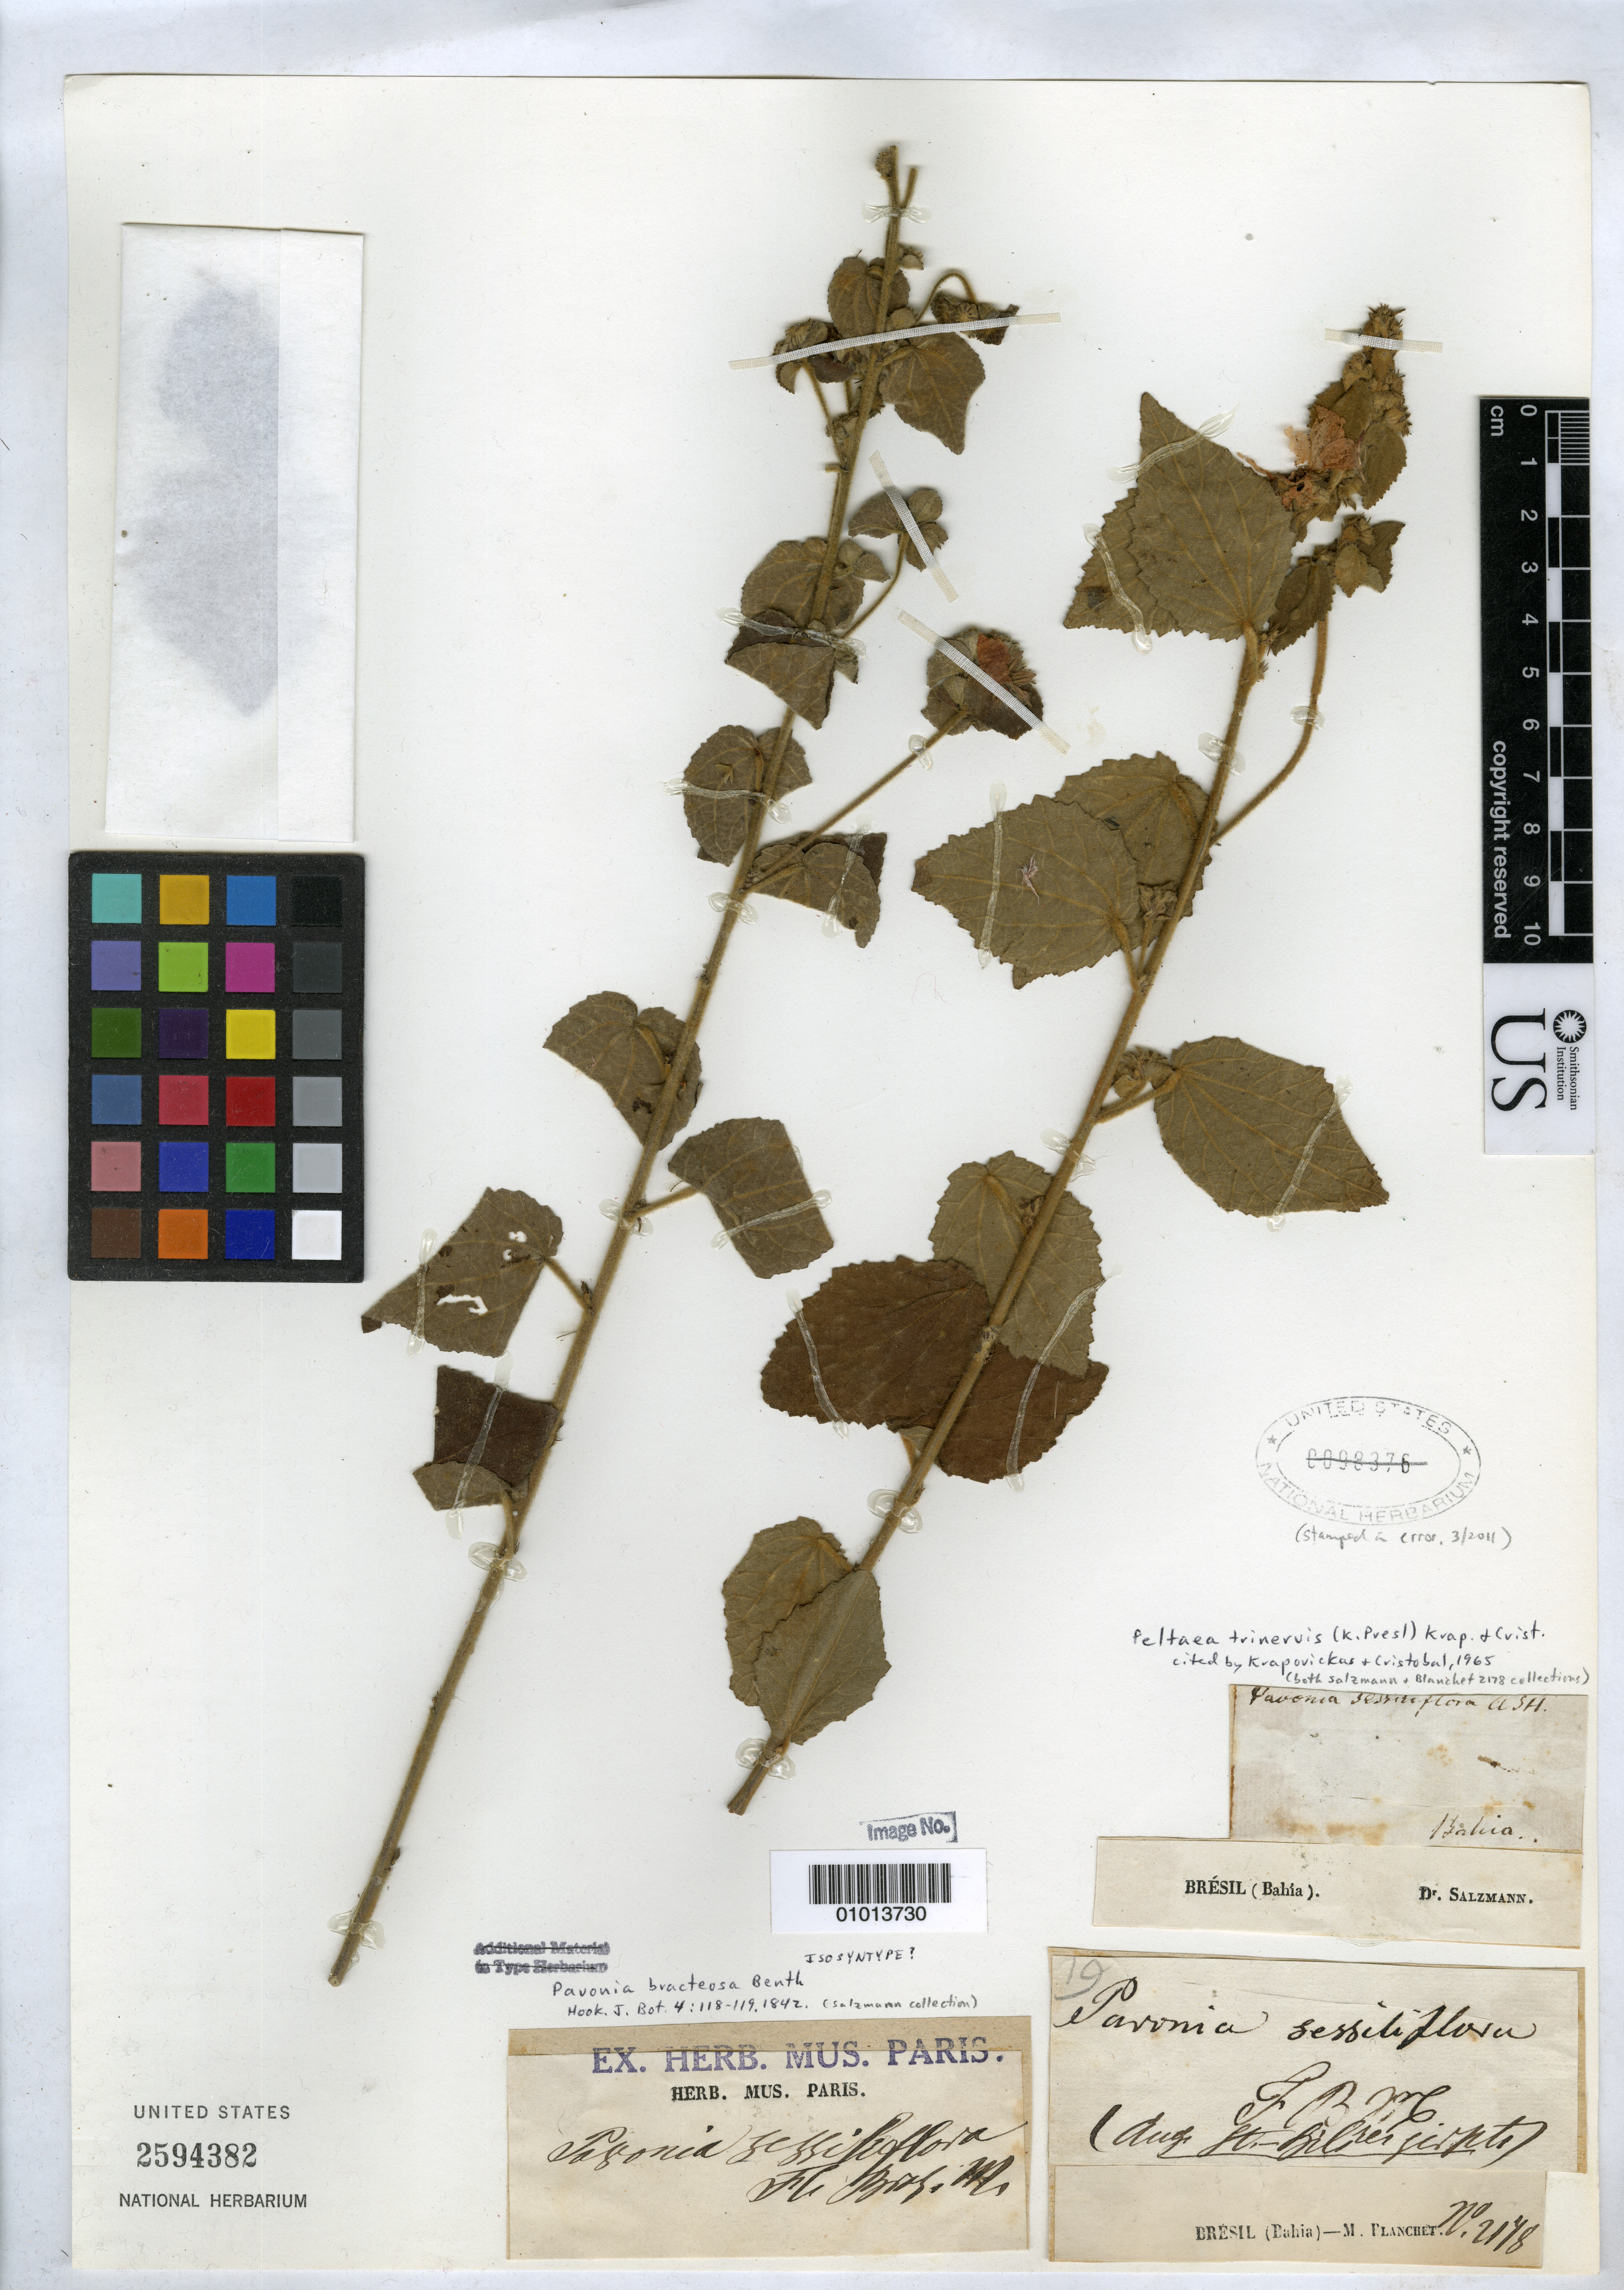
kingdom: Plantae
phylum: Tracheophyta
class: Magnoliopsida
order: Malvales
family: Malvaceae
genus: Pavonia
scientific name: Pavonia bracteosa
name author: Benth.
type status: Isosyntype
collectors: P. Salzmann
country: Brazil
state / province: Bahia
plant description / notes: Also a type of Pavonia sessiliflora var. obtusifolia Gürke.; Also a type of Pavonia bracteosa Benth.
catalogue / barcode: US 2594382